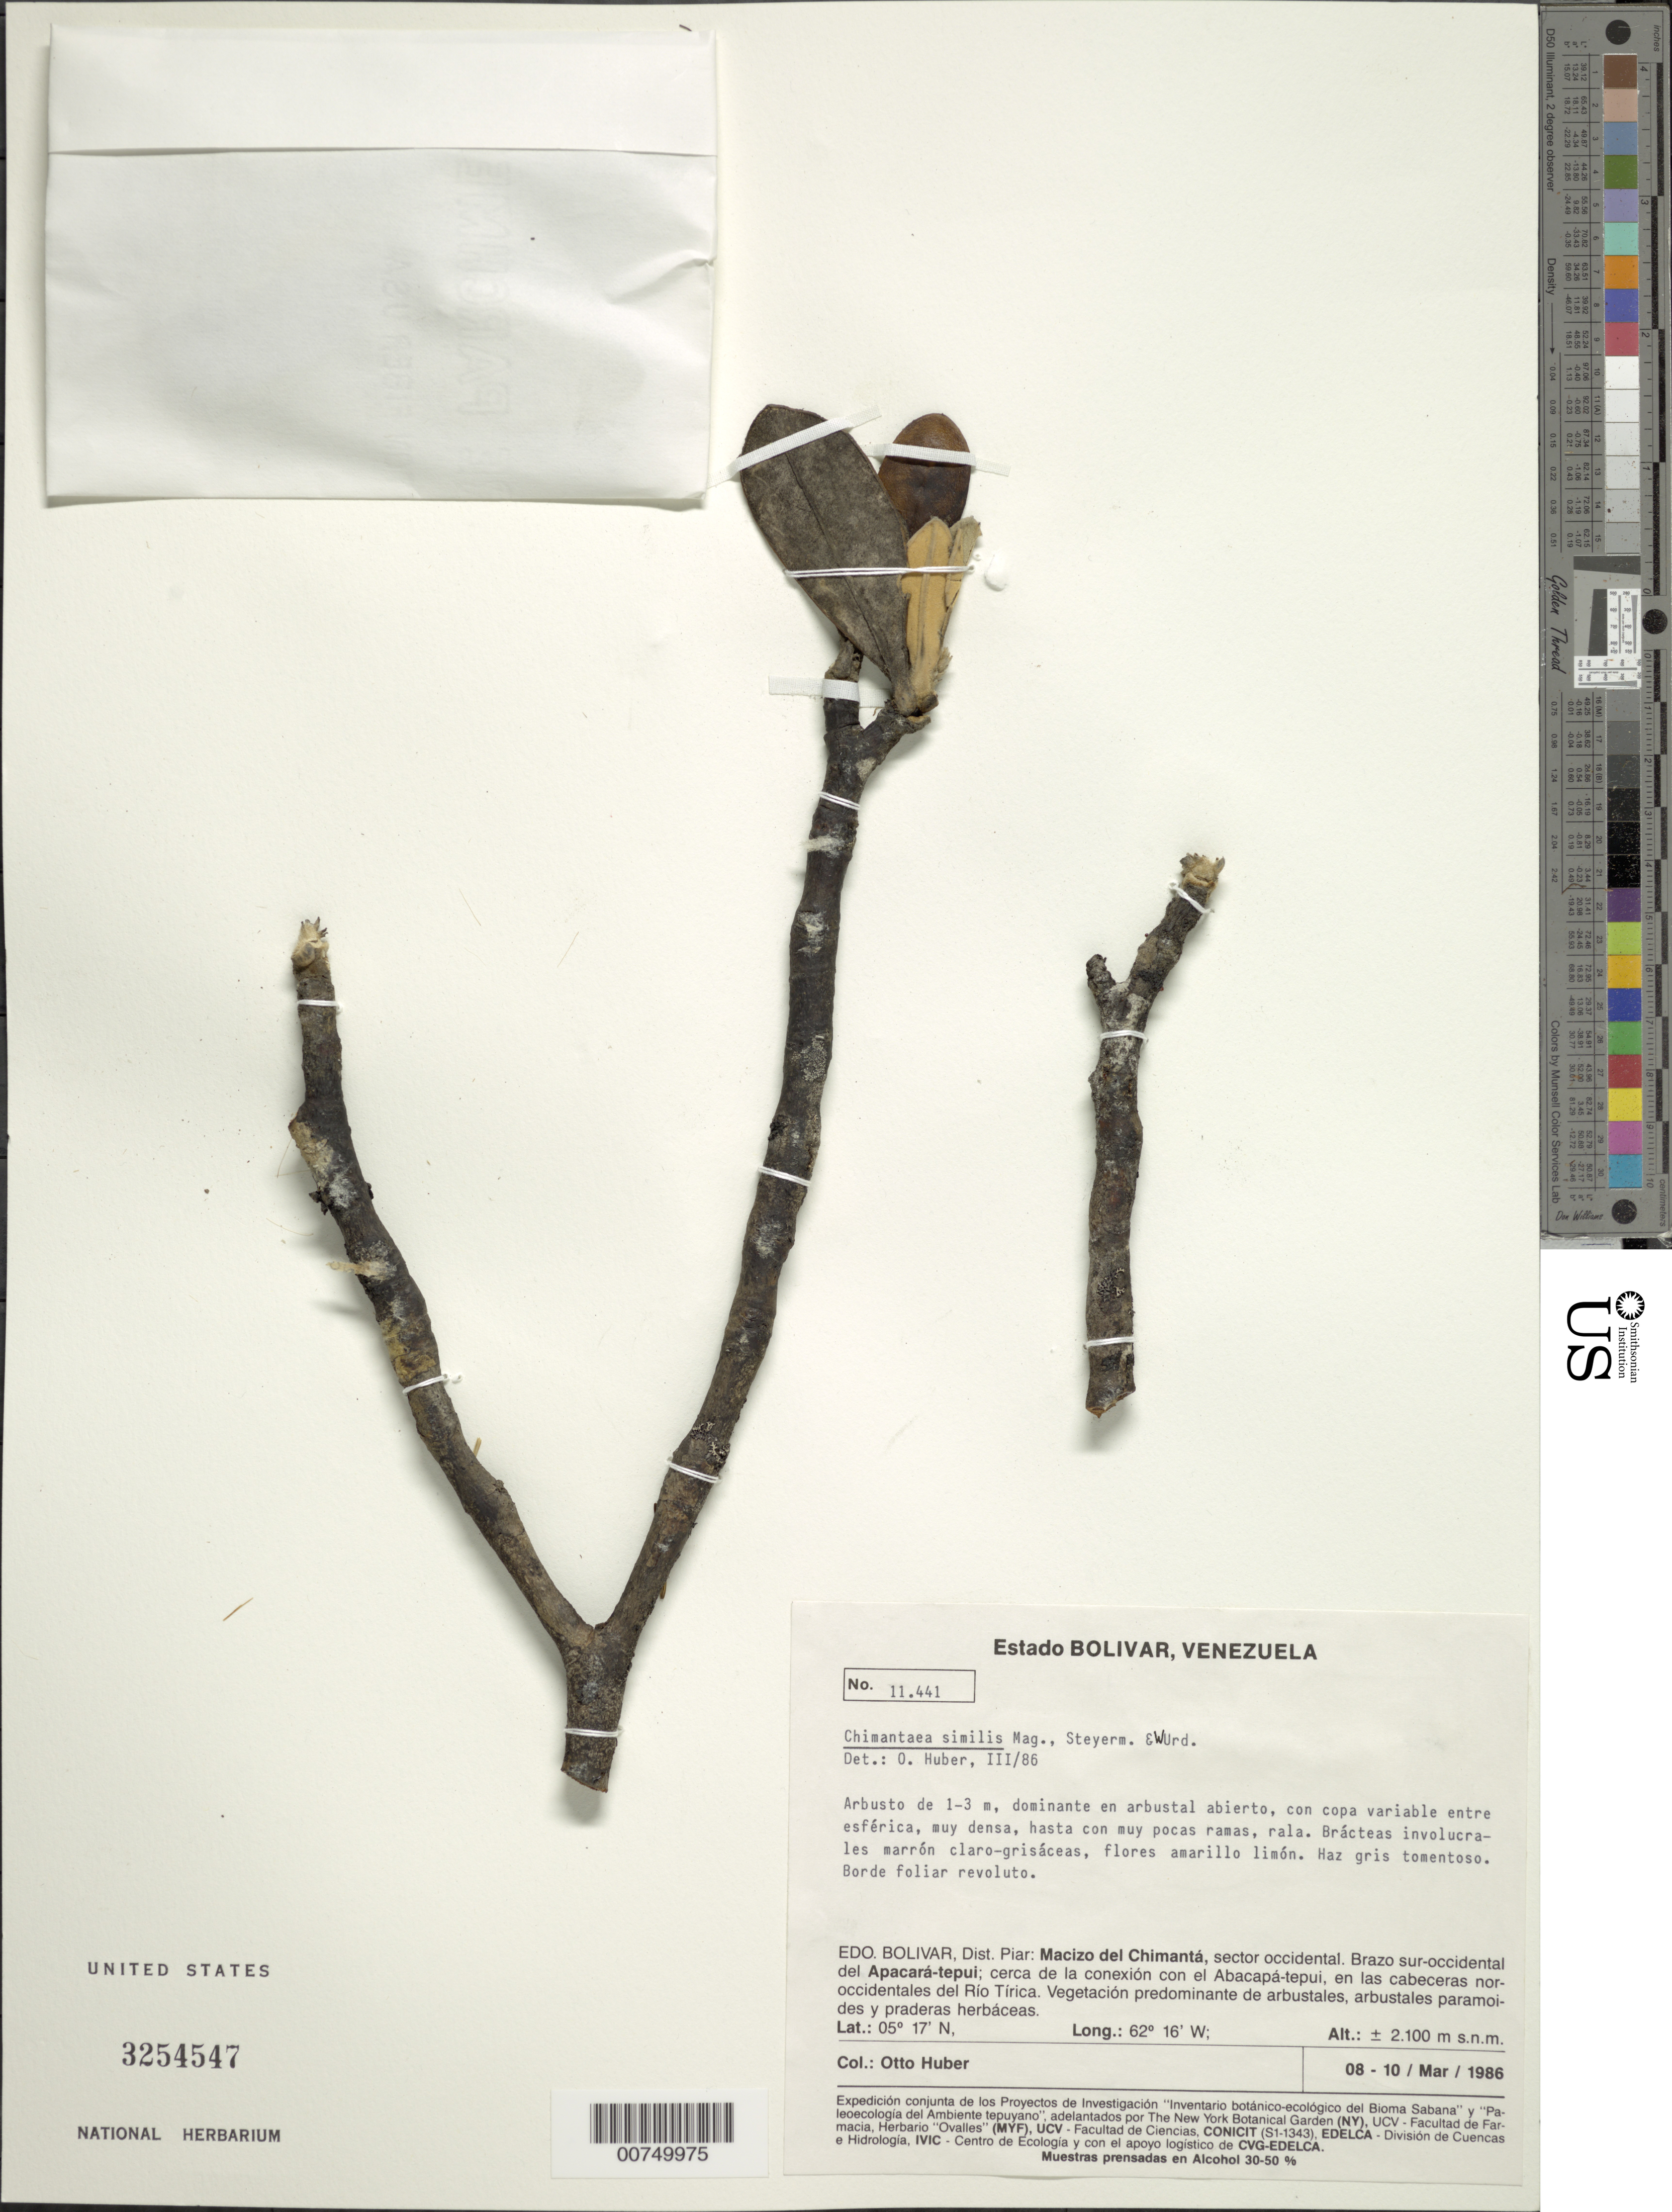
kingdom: Plantae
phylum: Tracheophyta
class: Magnoliopsida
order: Asterales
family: Asteraceae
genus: Chimantaea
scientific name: Chimantaea similis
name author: Maguire et al.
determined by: Huber, Otto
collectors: O. Huber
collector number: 11441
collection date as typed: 8-Mar-86 to 10-Mar-86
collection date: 1986-03-08/1986-03-10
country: Venezuela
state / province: Bolívar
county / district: Piar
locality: Macizo del Chimantá, sector sur occidental, brazo sur-occidental del Apacará-tepuí; cerca de la conexión con el Abacapá-tepuí, en las cabeceras noroccidentales del Río Tírica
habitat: Arbustal abierto. Vegetación predominante de arbustales, arbustales paramoides y praderas herbáceas.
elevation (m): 2100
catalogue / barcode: US 3254547